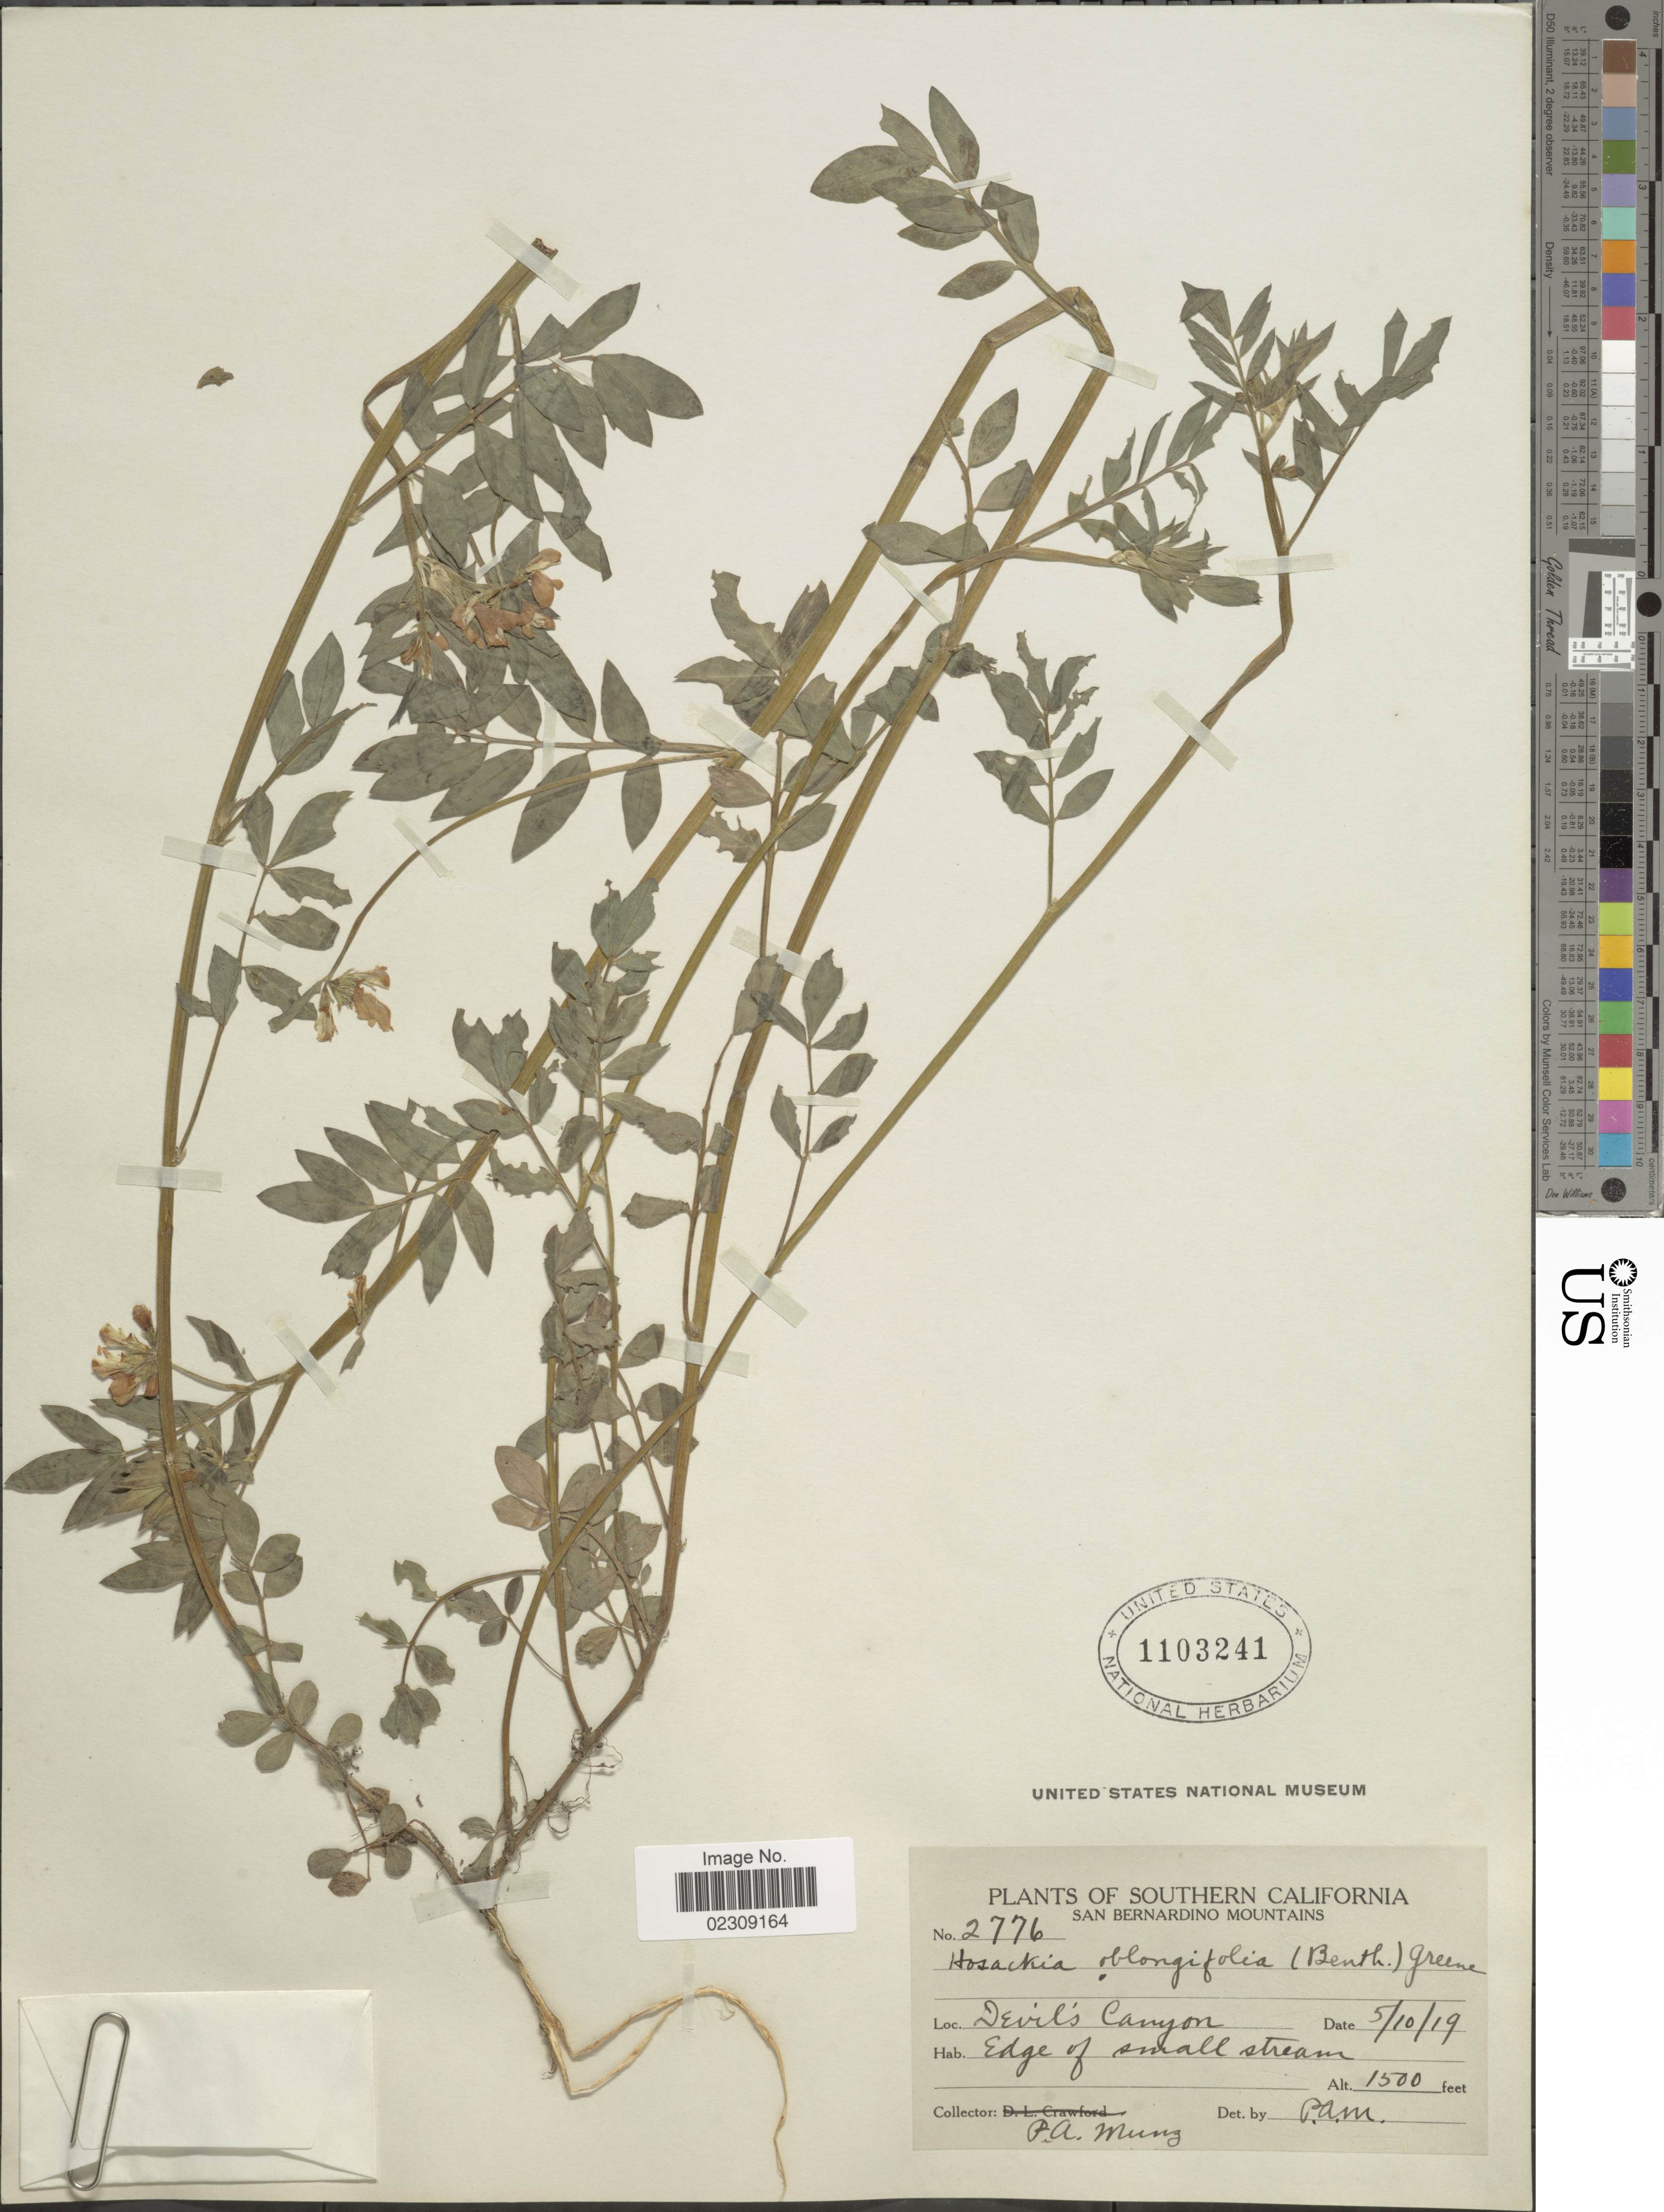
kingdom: Plantae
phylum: Tracheophyta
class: Magnoliopsida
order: Fabales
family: Fabaceae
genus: Hosackia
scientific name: Hosackia oblongifolia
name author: Benth.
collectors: P. A. Munz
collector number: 2776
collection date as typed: Transcribed d/m/y: 10/5/19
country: United States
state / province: California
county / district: San Bernardino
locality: Southern California, San Bernardino Mountains, Devil's Canyon, Edge of small stream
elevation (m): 457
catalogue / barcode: US 1103241